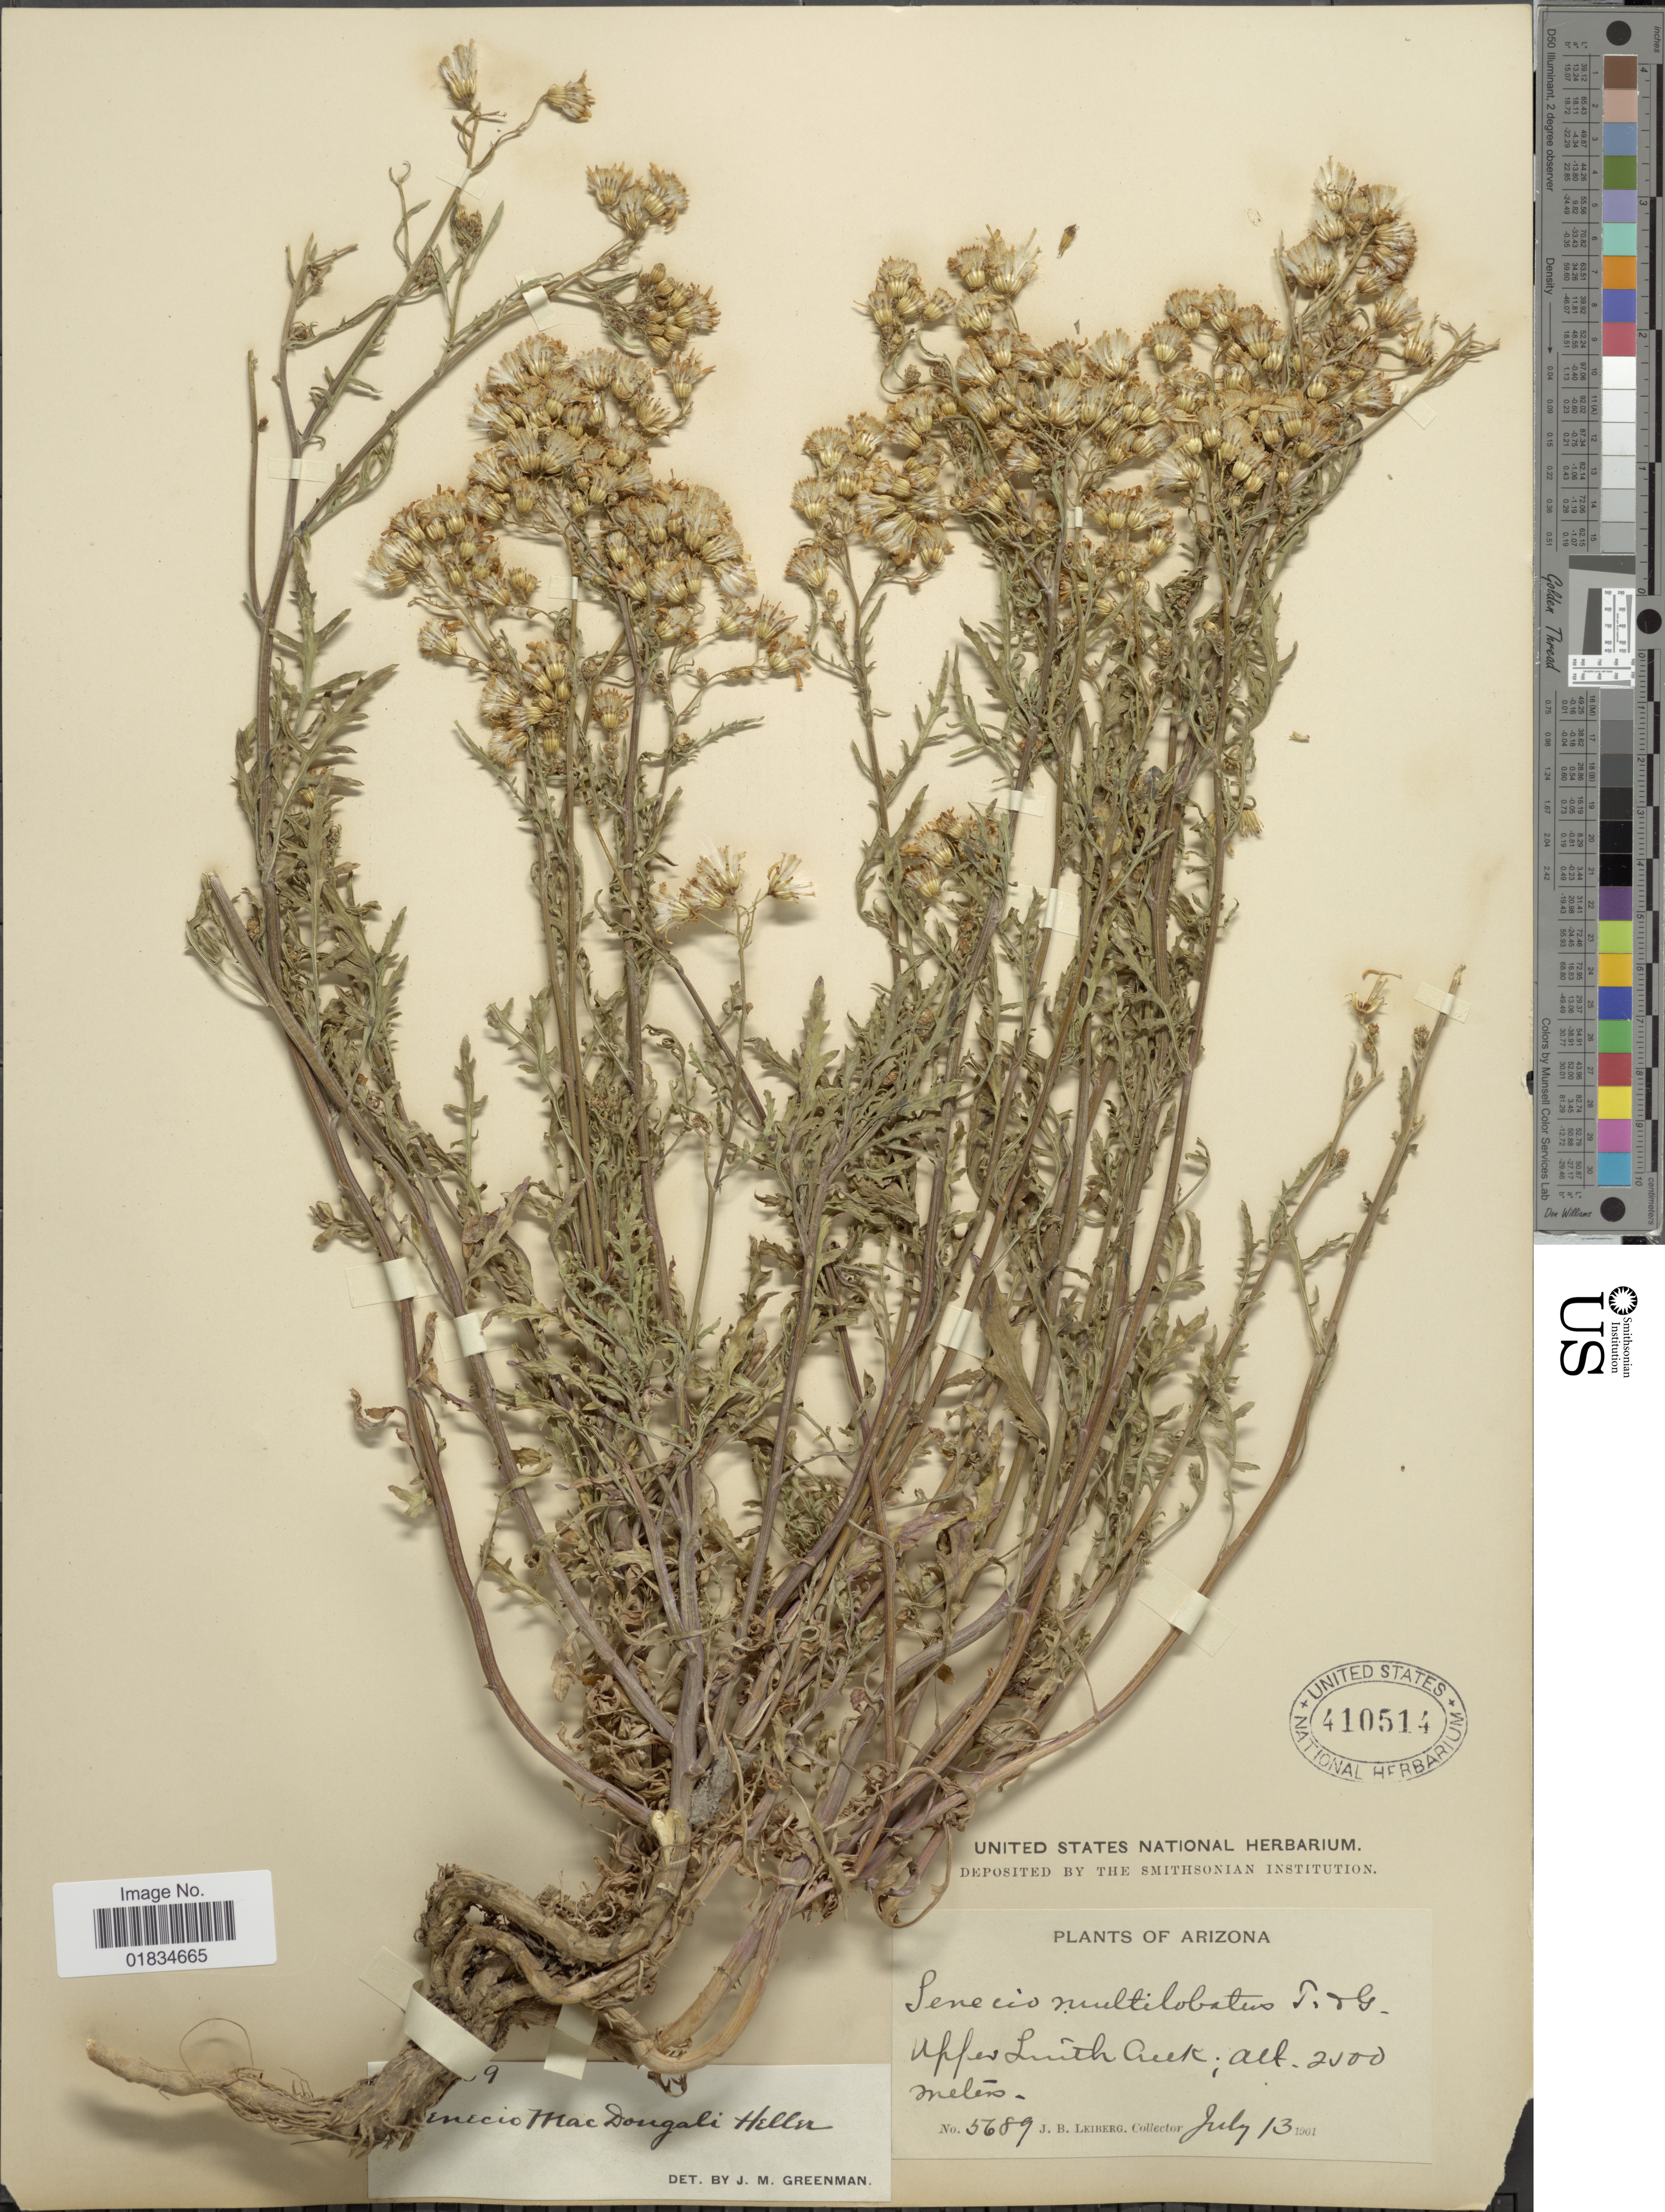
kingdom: Plantae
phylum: Tracheophyta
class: Magnoliopsida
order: Asterales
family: Asteraceae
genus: Senecio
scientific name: Senecio macdougalii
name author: A. Heller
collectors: J. B. Leiberg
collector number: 5689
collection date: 1901-07-13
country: United States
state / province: Arizona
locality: Upper Smith Creek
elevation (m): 2500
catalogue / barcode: US 410514